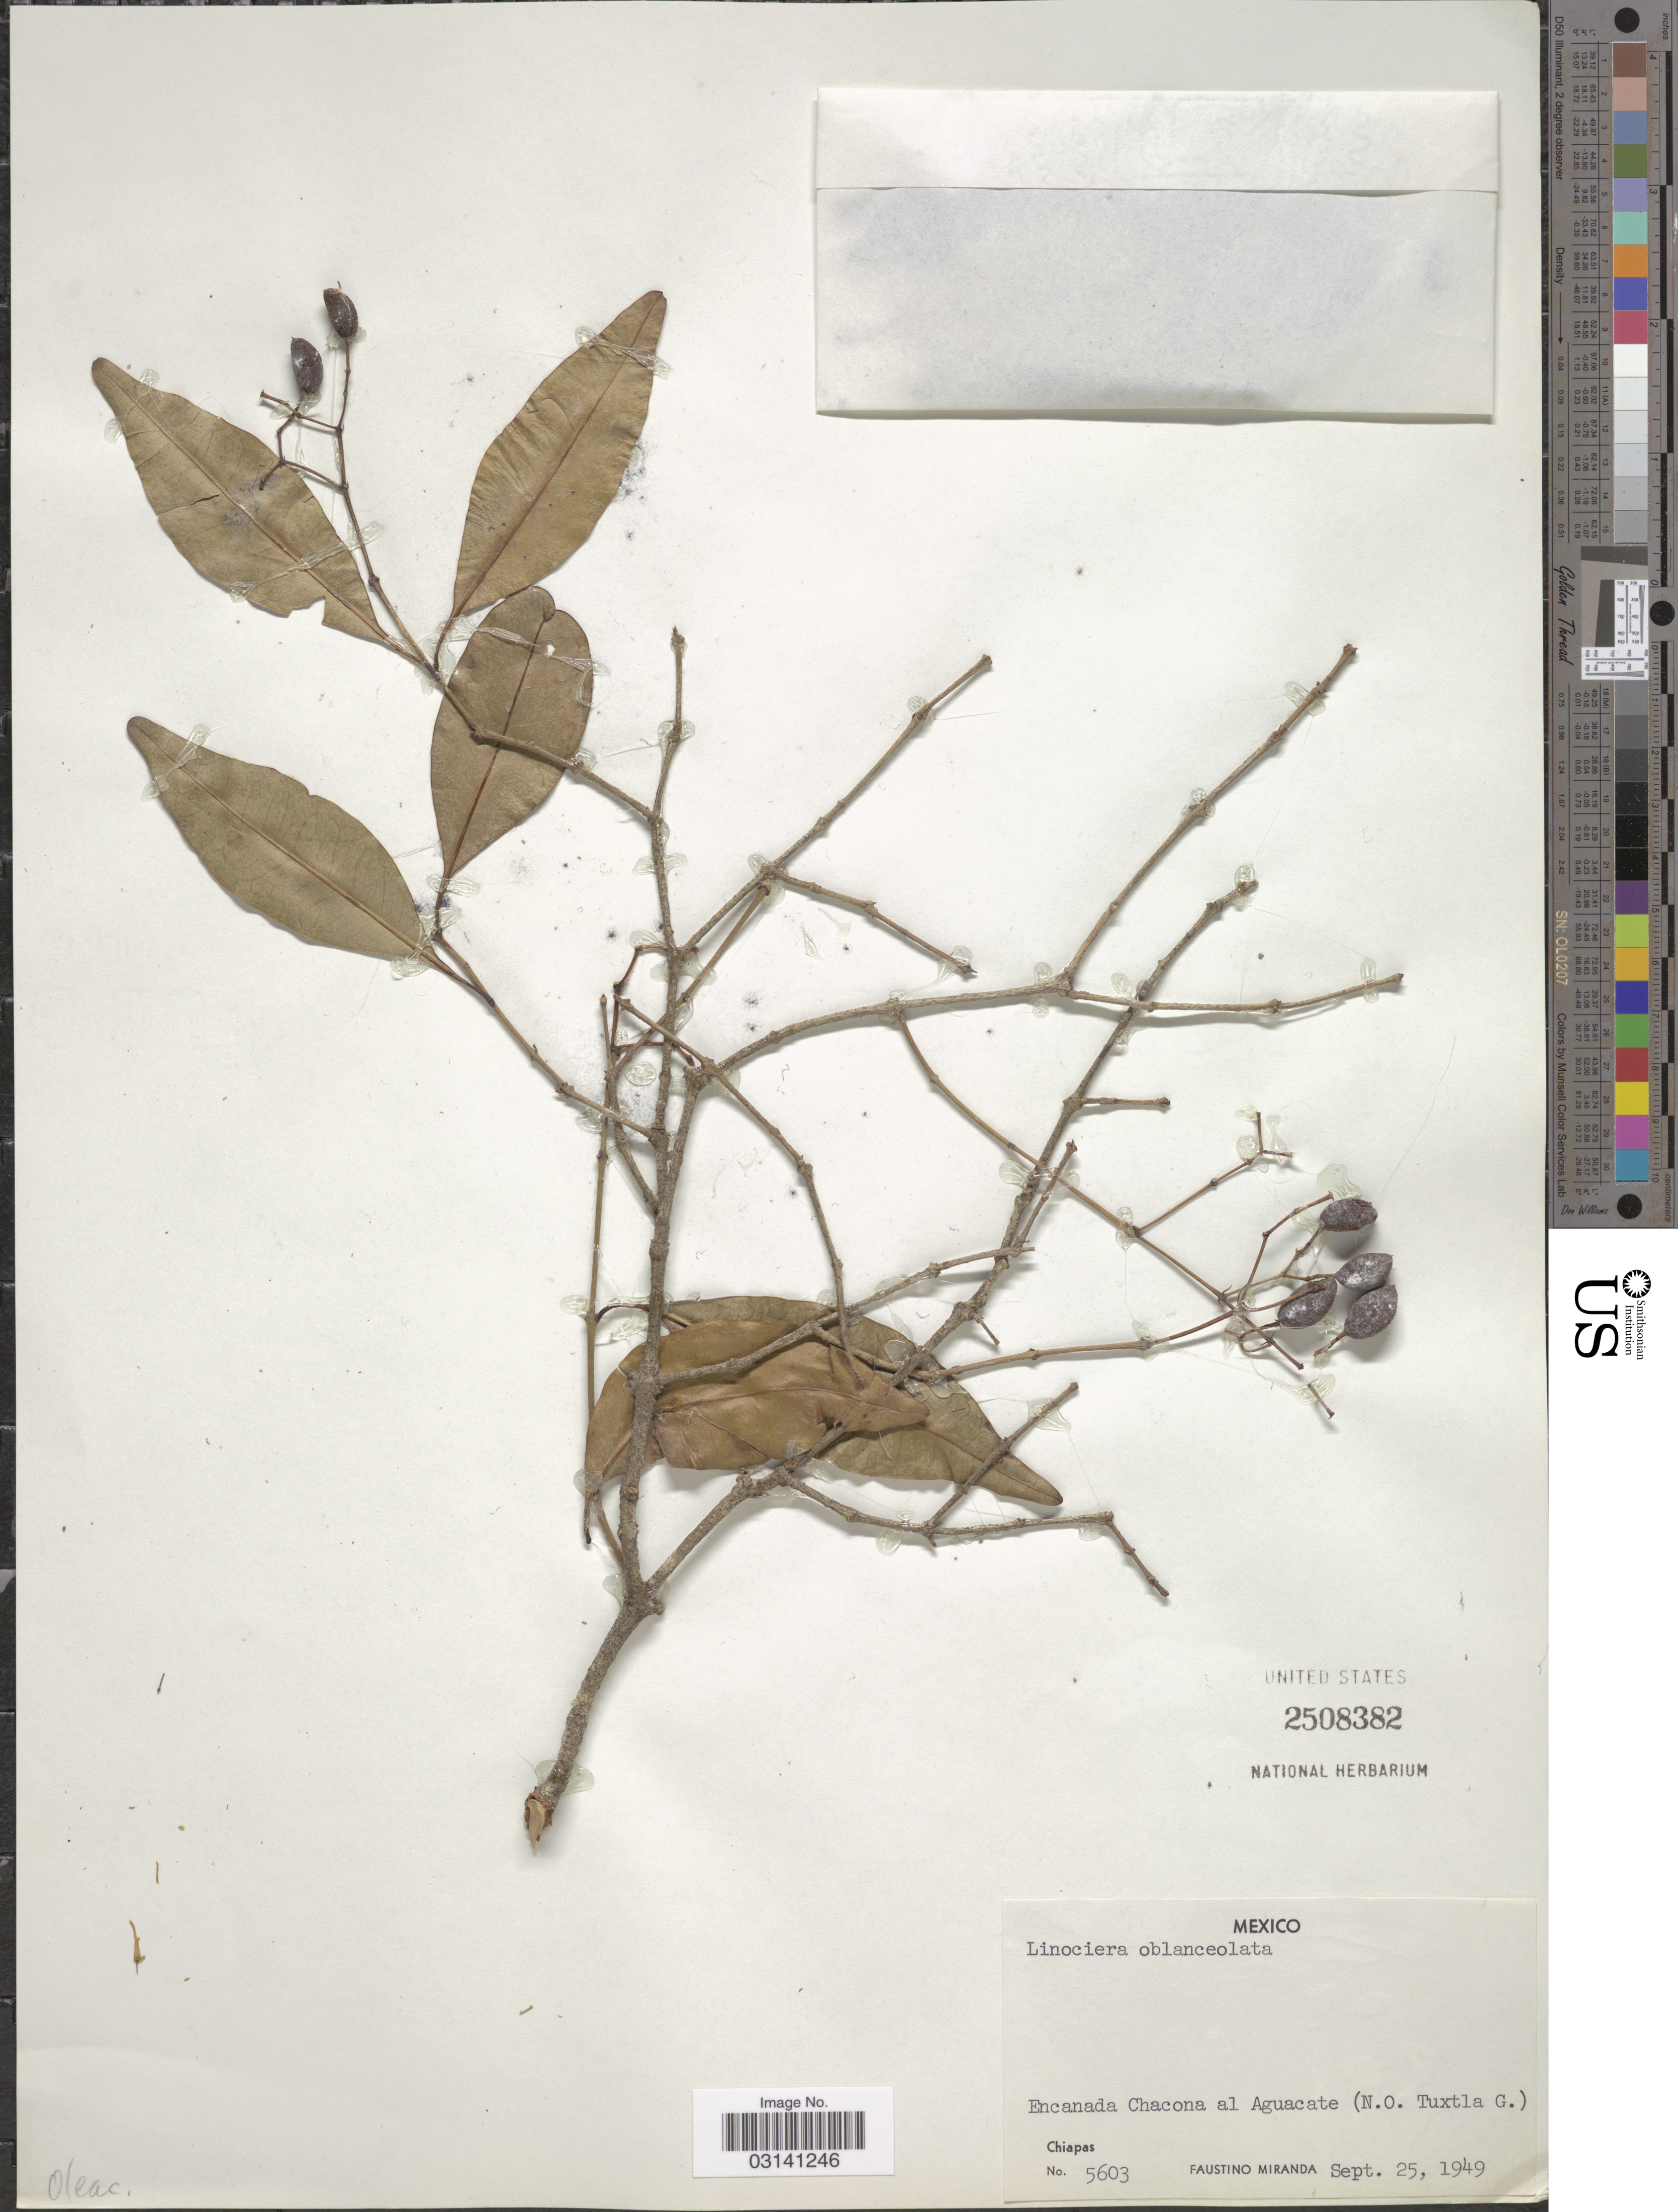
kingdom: Plantae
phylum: Tracheophyta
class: Magnoliopsida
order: Lamiales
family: Oleaceae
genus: Chionanthus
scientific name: Chionanthus oblanceolatus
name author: (B.L. Rob.) P.S. Green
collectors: F. Miranda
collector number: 5603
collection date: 1949-09-25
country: Mexico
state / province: Chiapas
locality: Encanada Chacona al Aguacate (N.O. Tuxtla G.).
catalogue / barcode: US 2508382